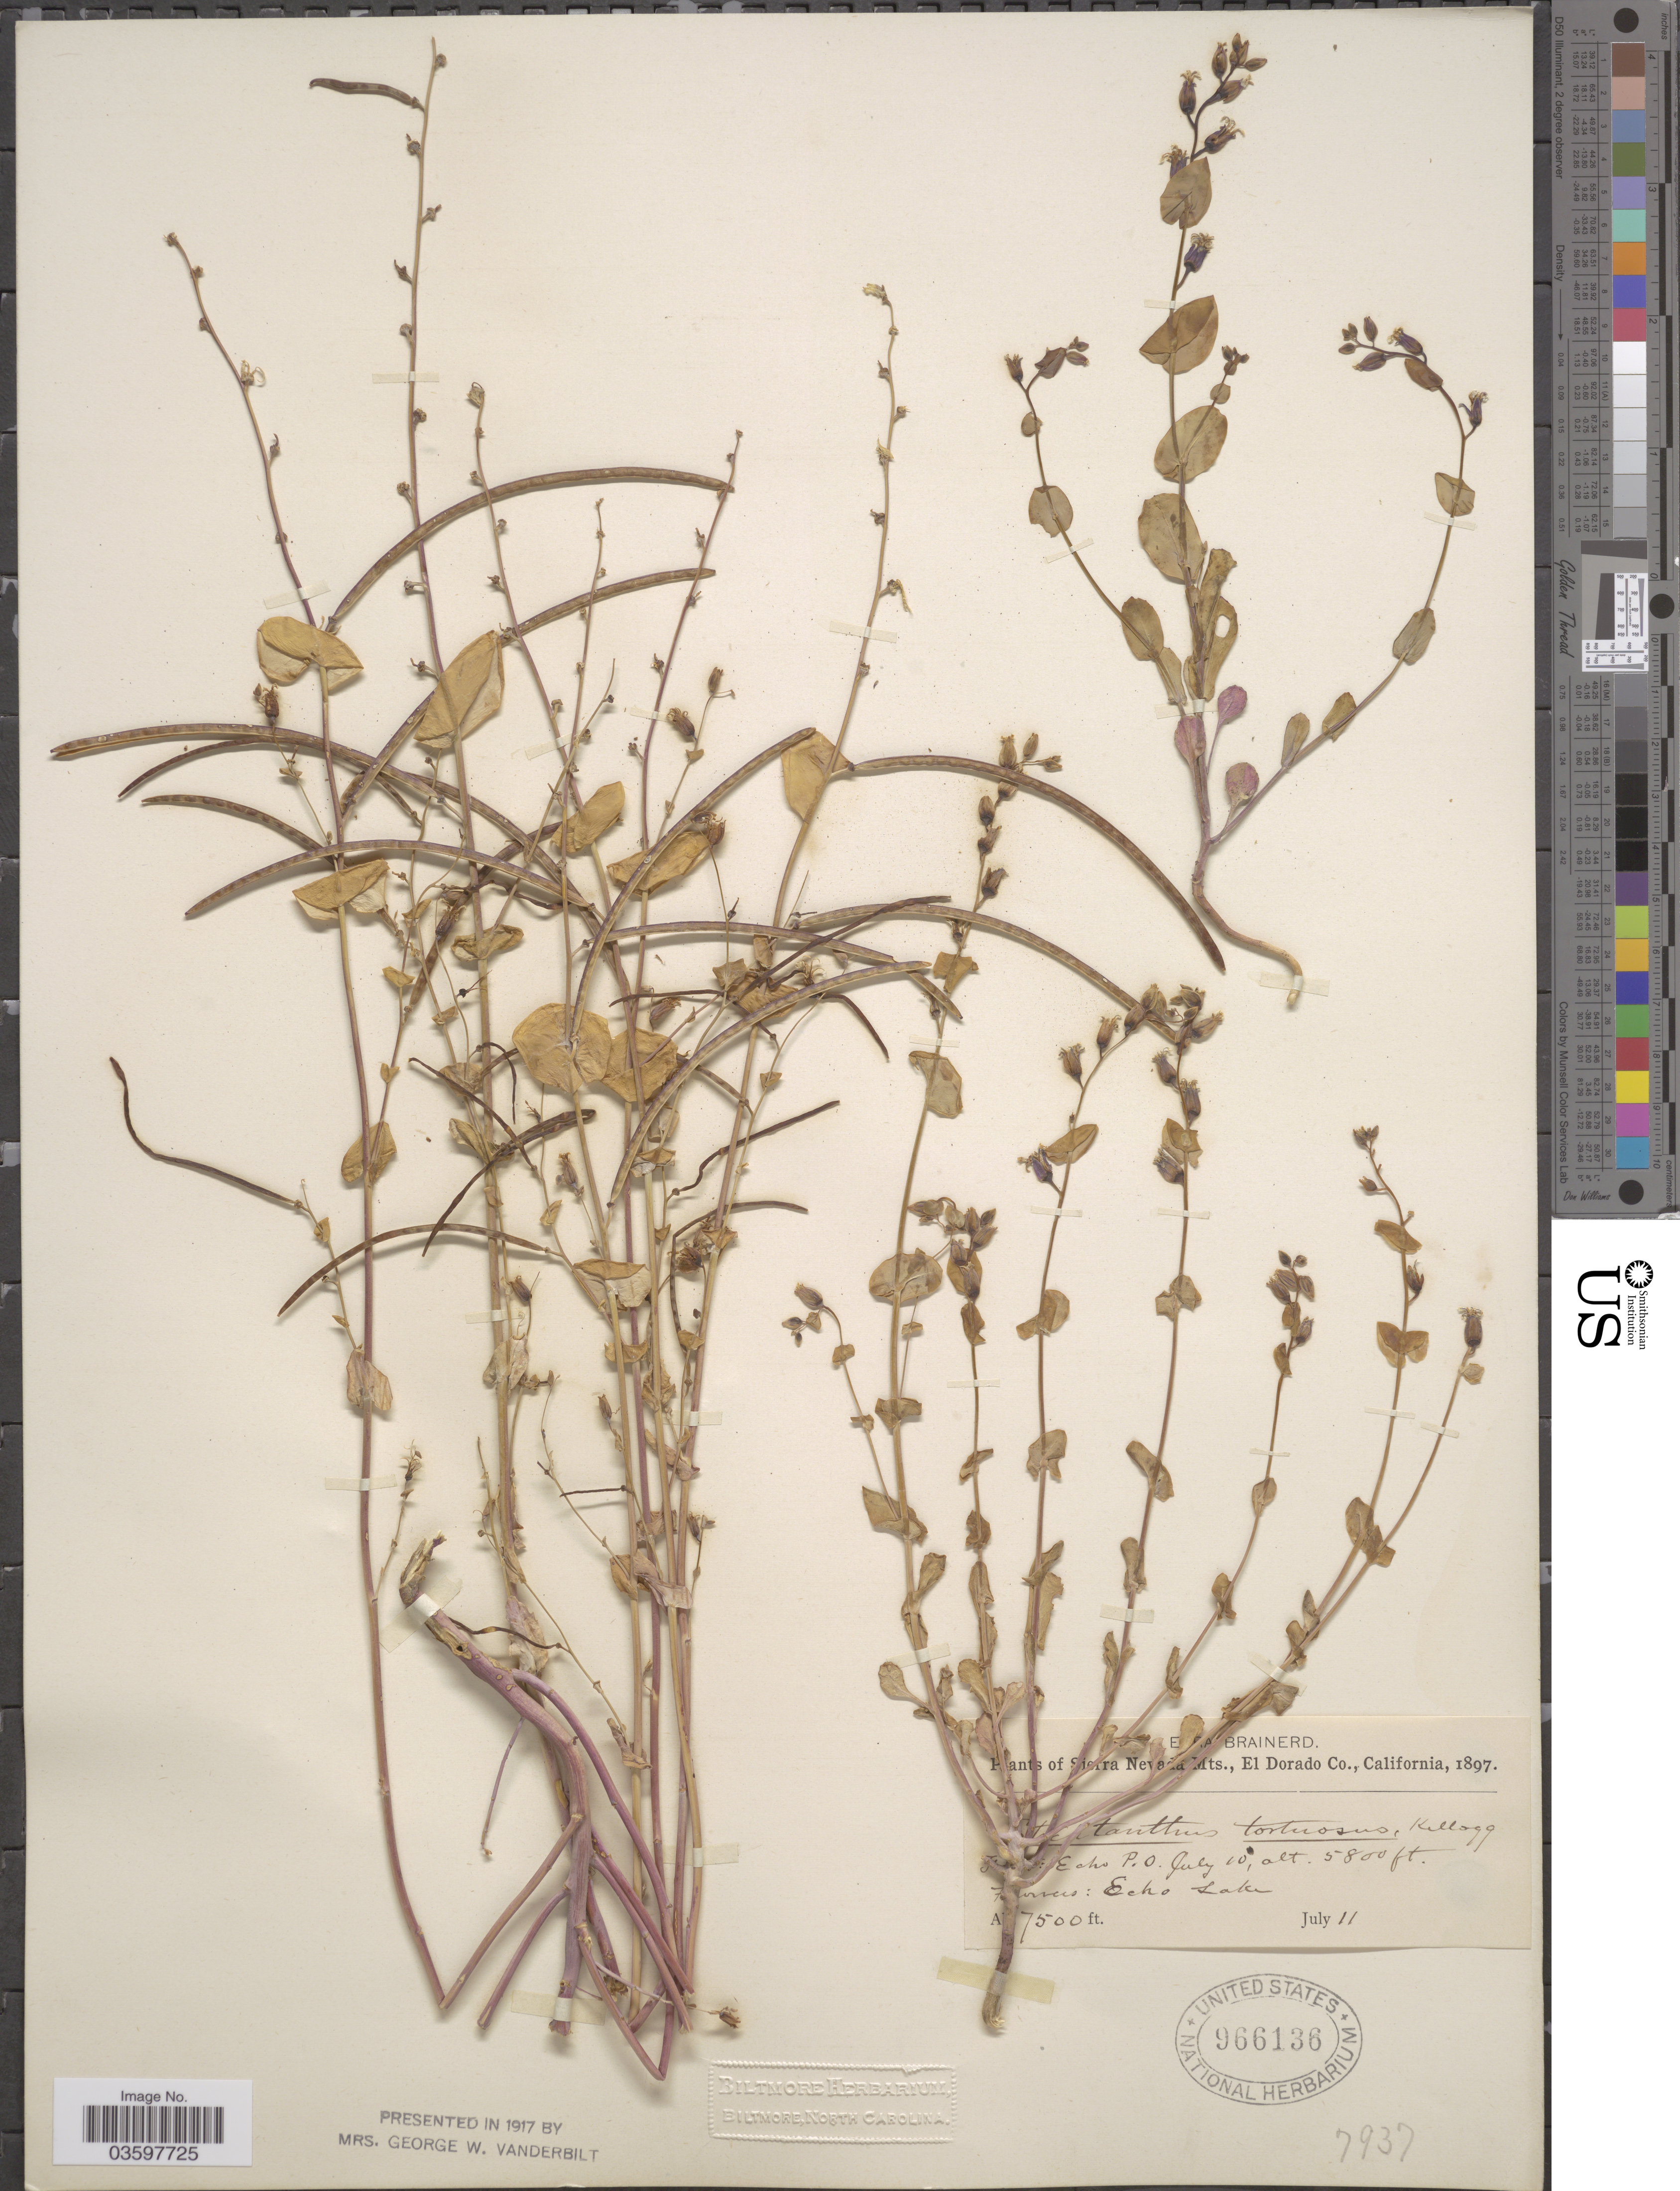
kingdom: Plantae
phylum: Tracheophyta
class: Magnoliopsida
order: Brassicales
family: Brassicaceae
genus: Streptanthus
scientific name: Streptanthus tortuosus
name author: Kellogg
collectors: E. Brainerd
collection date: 1897-07-10/1897-07-11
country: United States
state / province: California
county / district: El Dorado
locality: Sierra Nevada Mts., El Dorado Co. [illegible text] Echo P.O. [illegible text]mers: Echo Lake.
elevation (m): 1768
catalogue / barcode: US 966136